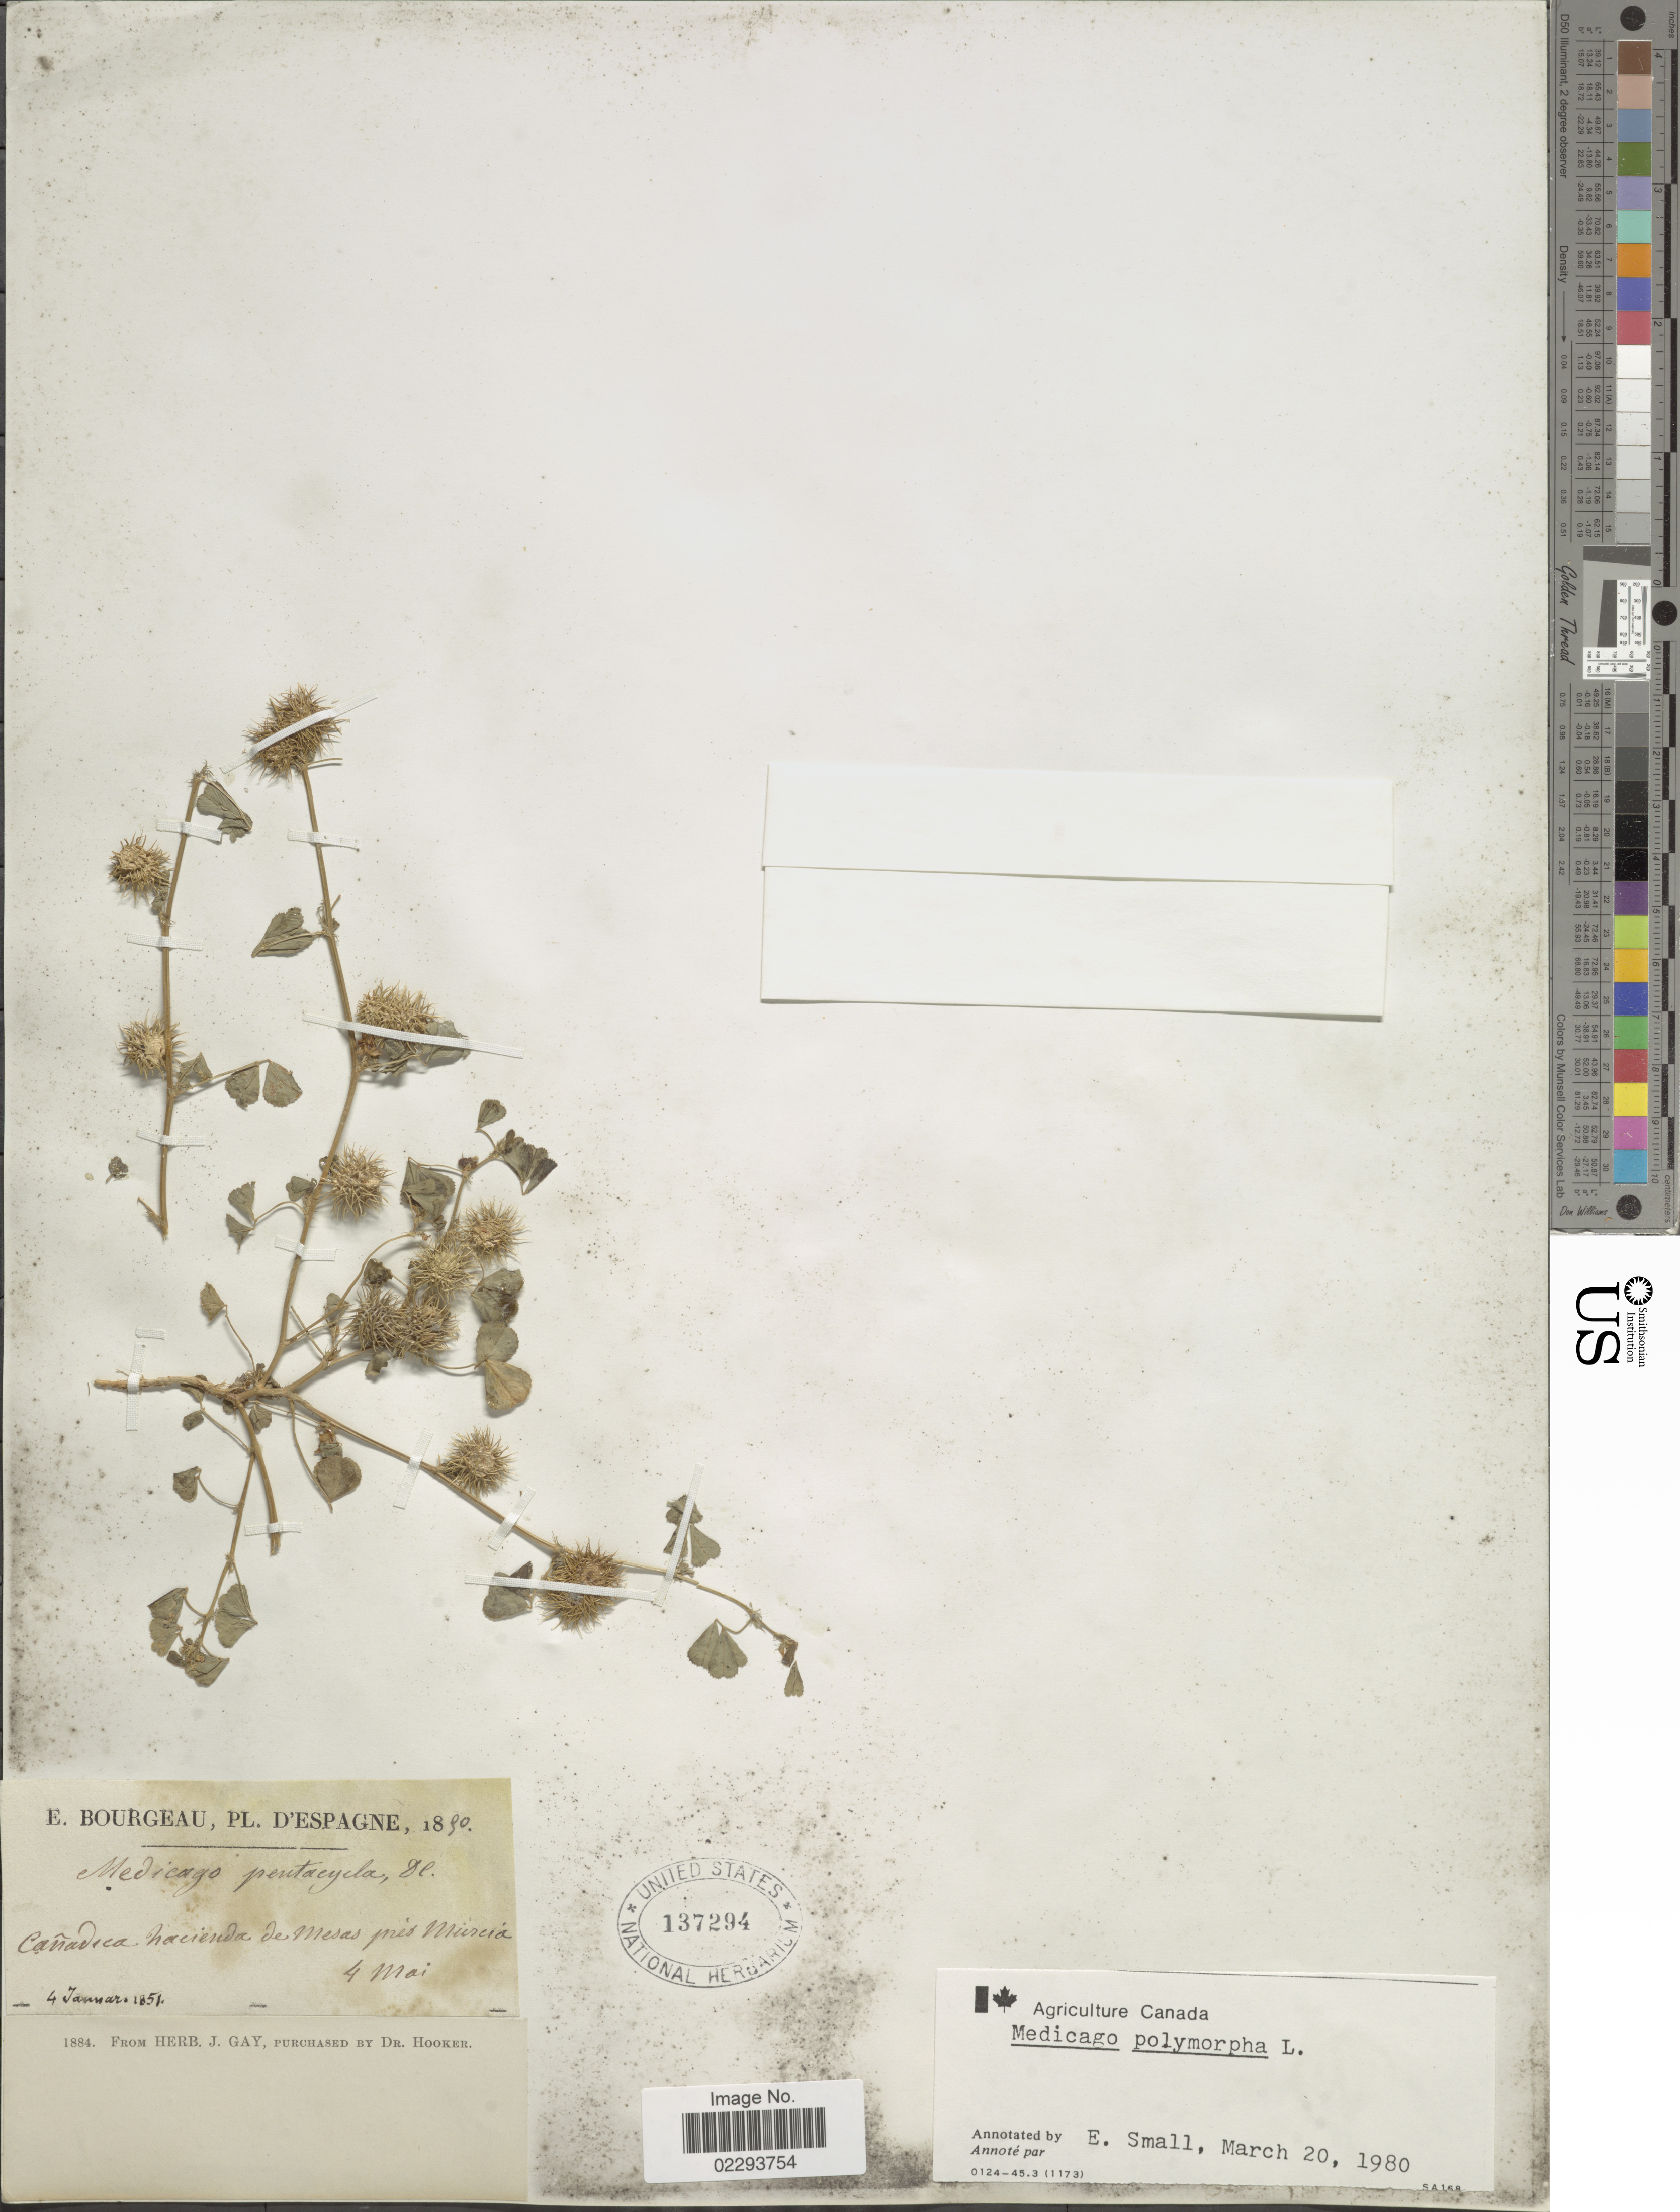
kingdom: Plantae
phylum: Tracheophyta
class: Magnoliopsida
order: Fabales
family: Fabaceae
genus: Medicago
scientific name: Medicago polymorpha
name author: L.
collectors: E. Bourgeau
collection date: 1850-05-04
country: Spain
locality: D'Espagne, Canadica hacienda de mesas pres Murcia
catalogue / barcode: US 137294